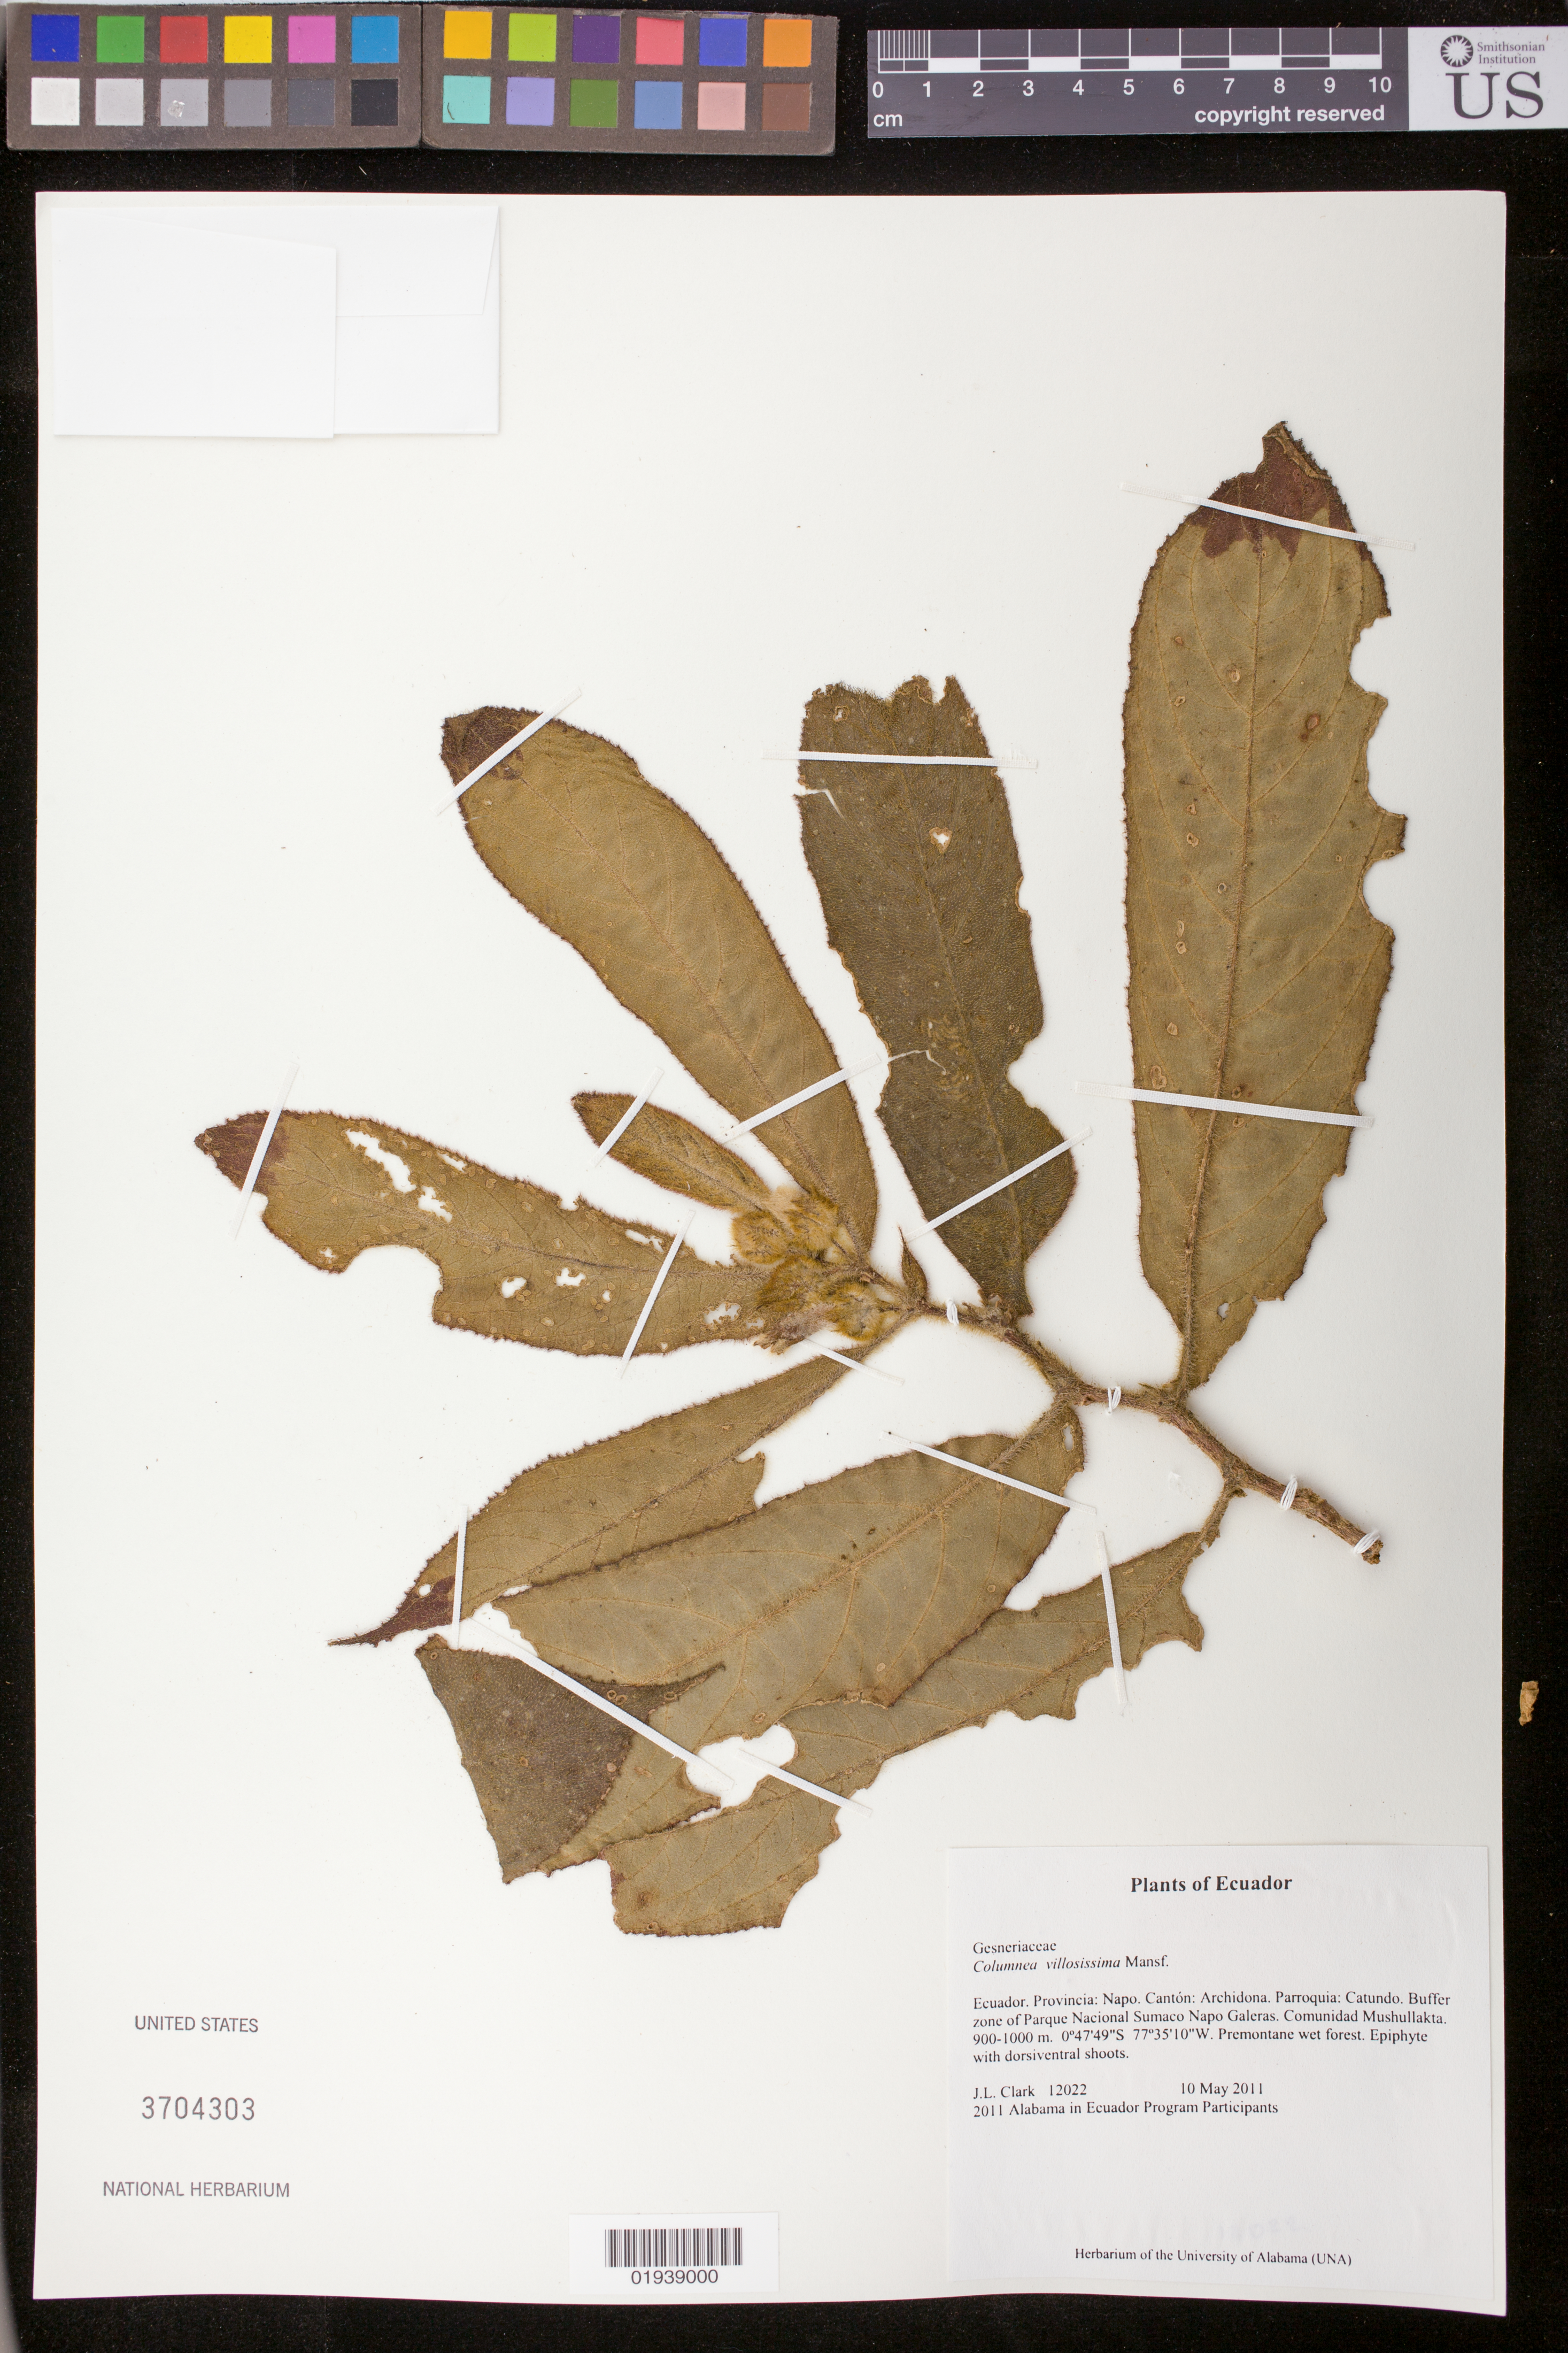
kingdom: Plantae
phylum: Tracheophyta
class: Magnoliopsida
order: Lamiales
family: Gesneriaceae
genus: Columnea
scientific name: Columnea villosissima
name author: Mansf.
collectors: J. L. Clark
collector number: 12022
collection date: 2011-05-10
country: Ecuador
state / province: Napo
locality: Canton Archidona, Parroquia Catundo, Buffer zone of Parque National Sumaco Napo Galeras. Communidad Mushullakta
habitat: Premontane wet forest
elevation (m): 900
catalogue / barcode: US 3704303